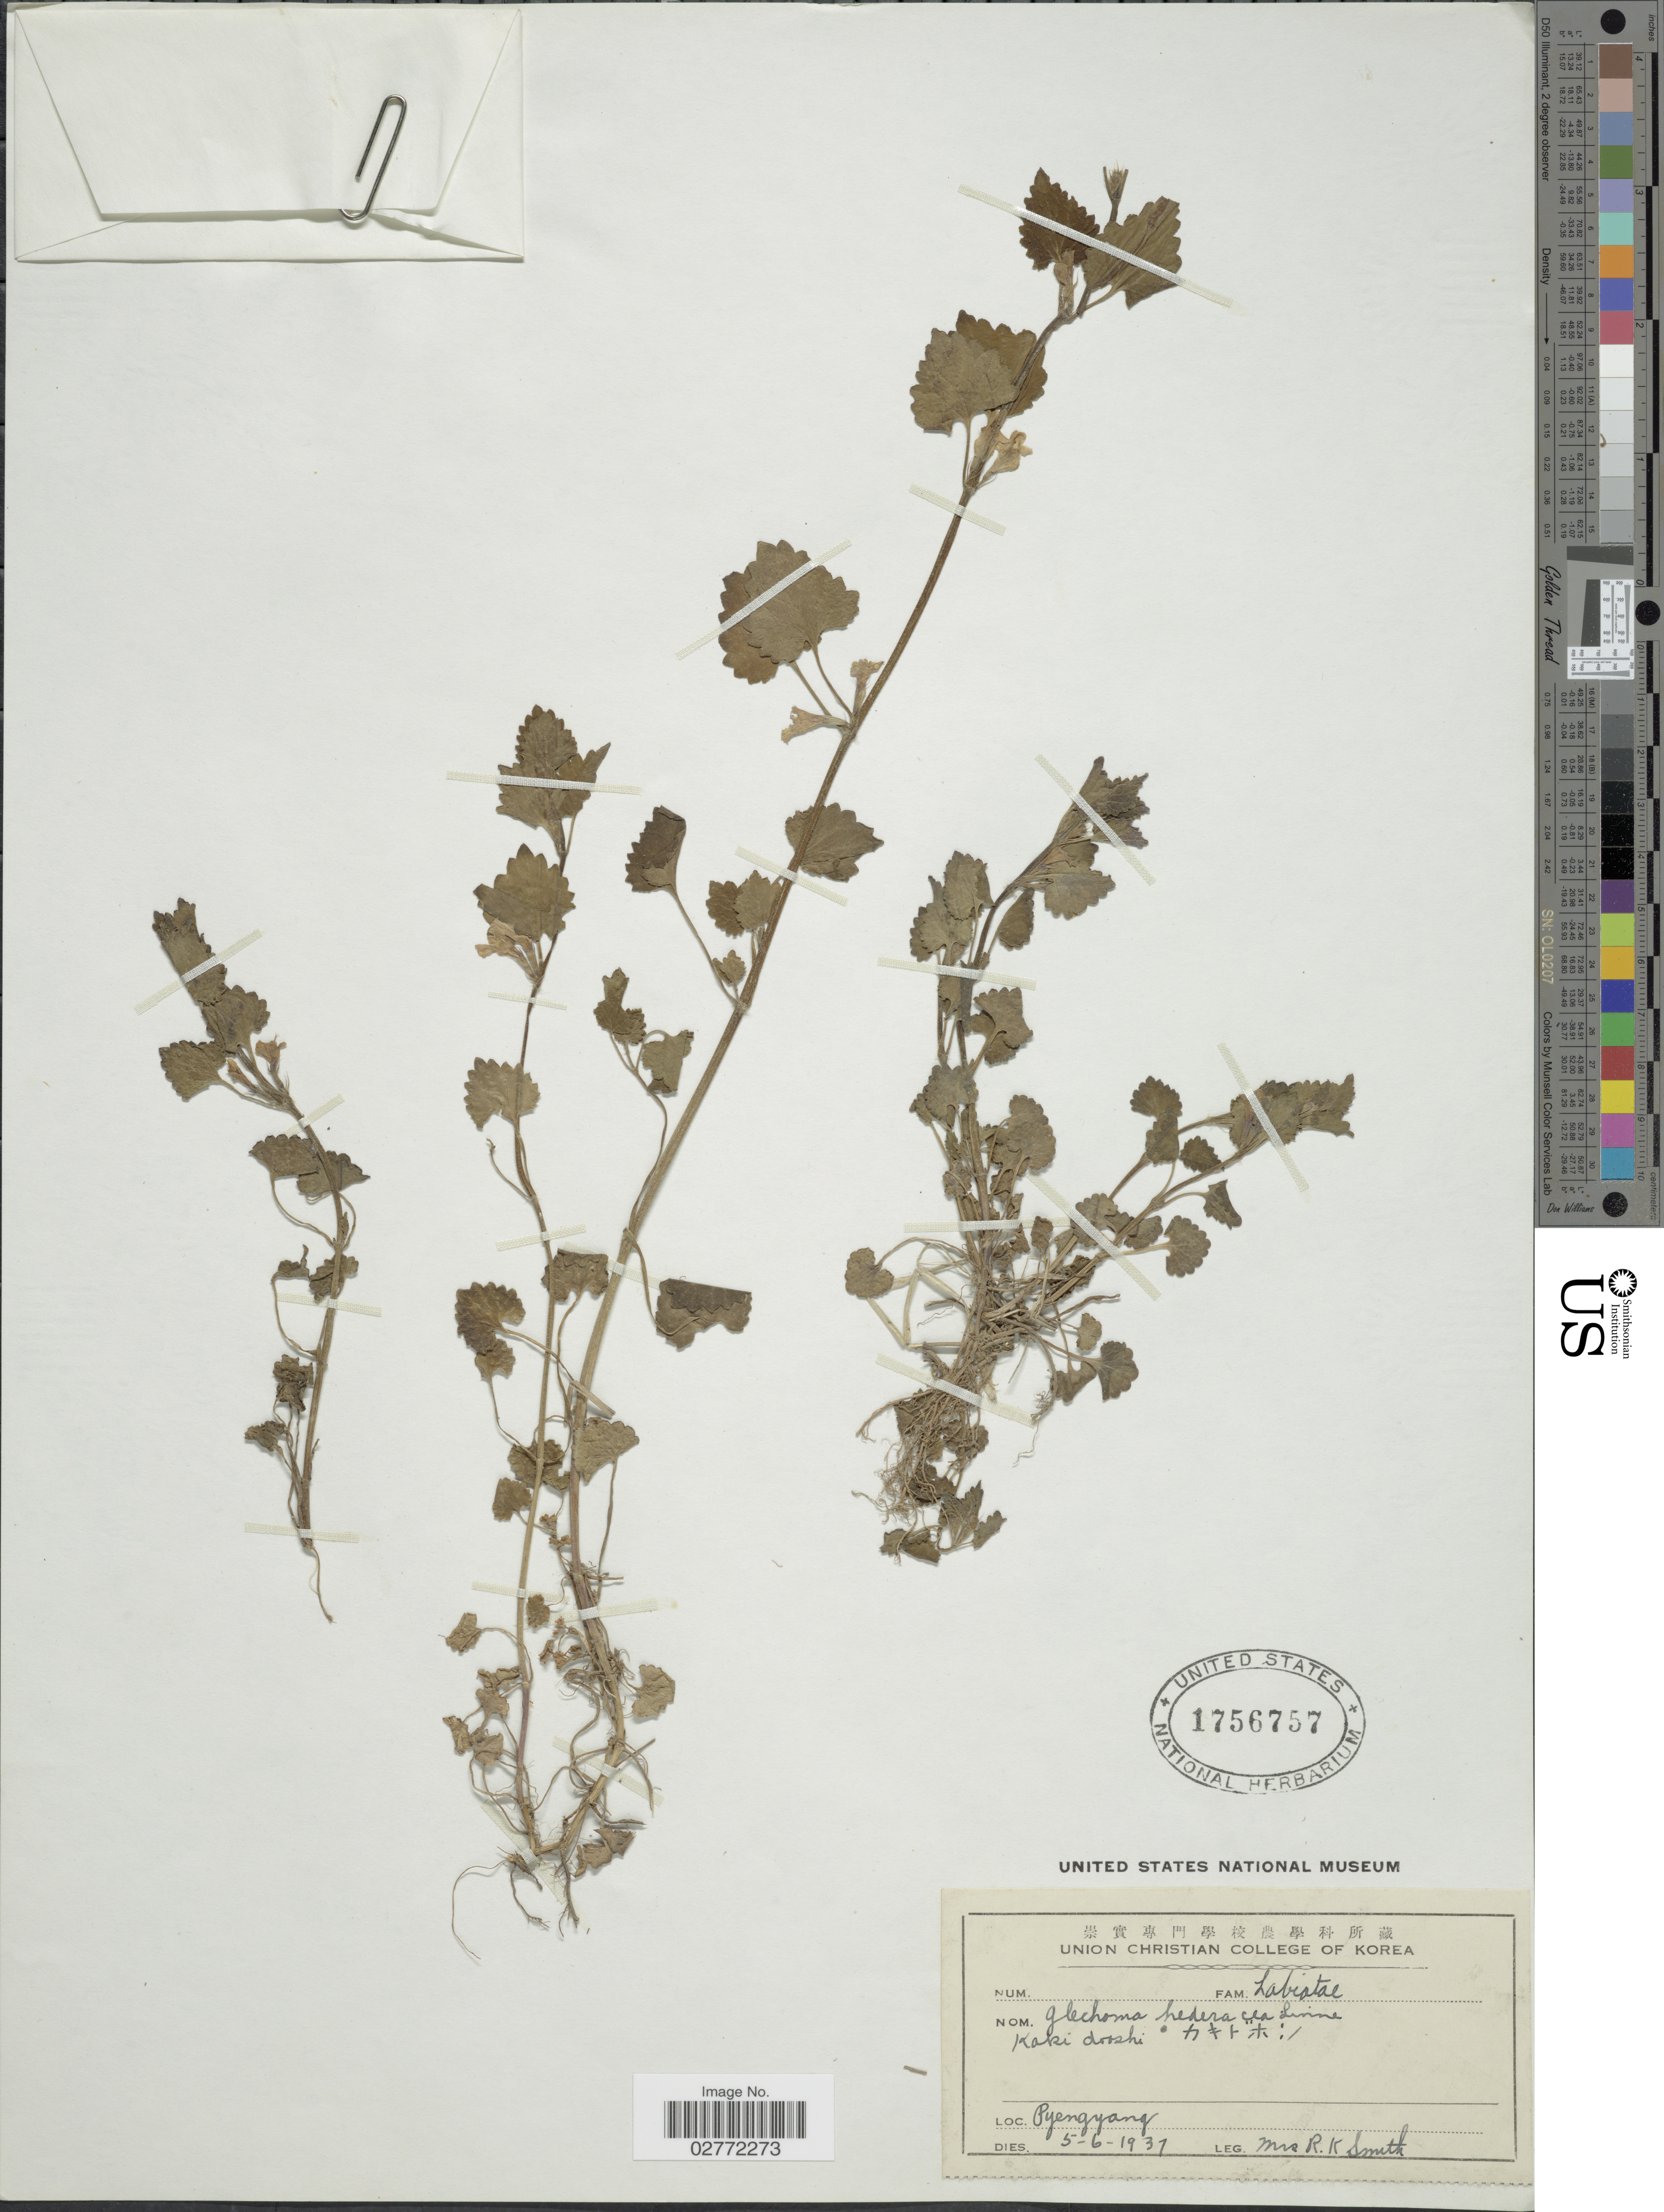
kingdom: Plantae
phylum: Tracheophyta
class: Magnoliopsida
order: Lamiales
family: Lamiaceae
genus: Glechoma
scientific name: Glechoma hederacea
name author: L.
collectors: R. Smith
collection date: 1937-06-05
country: North Korea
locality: Pyengyang.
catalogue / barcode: US 1756757